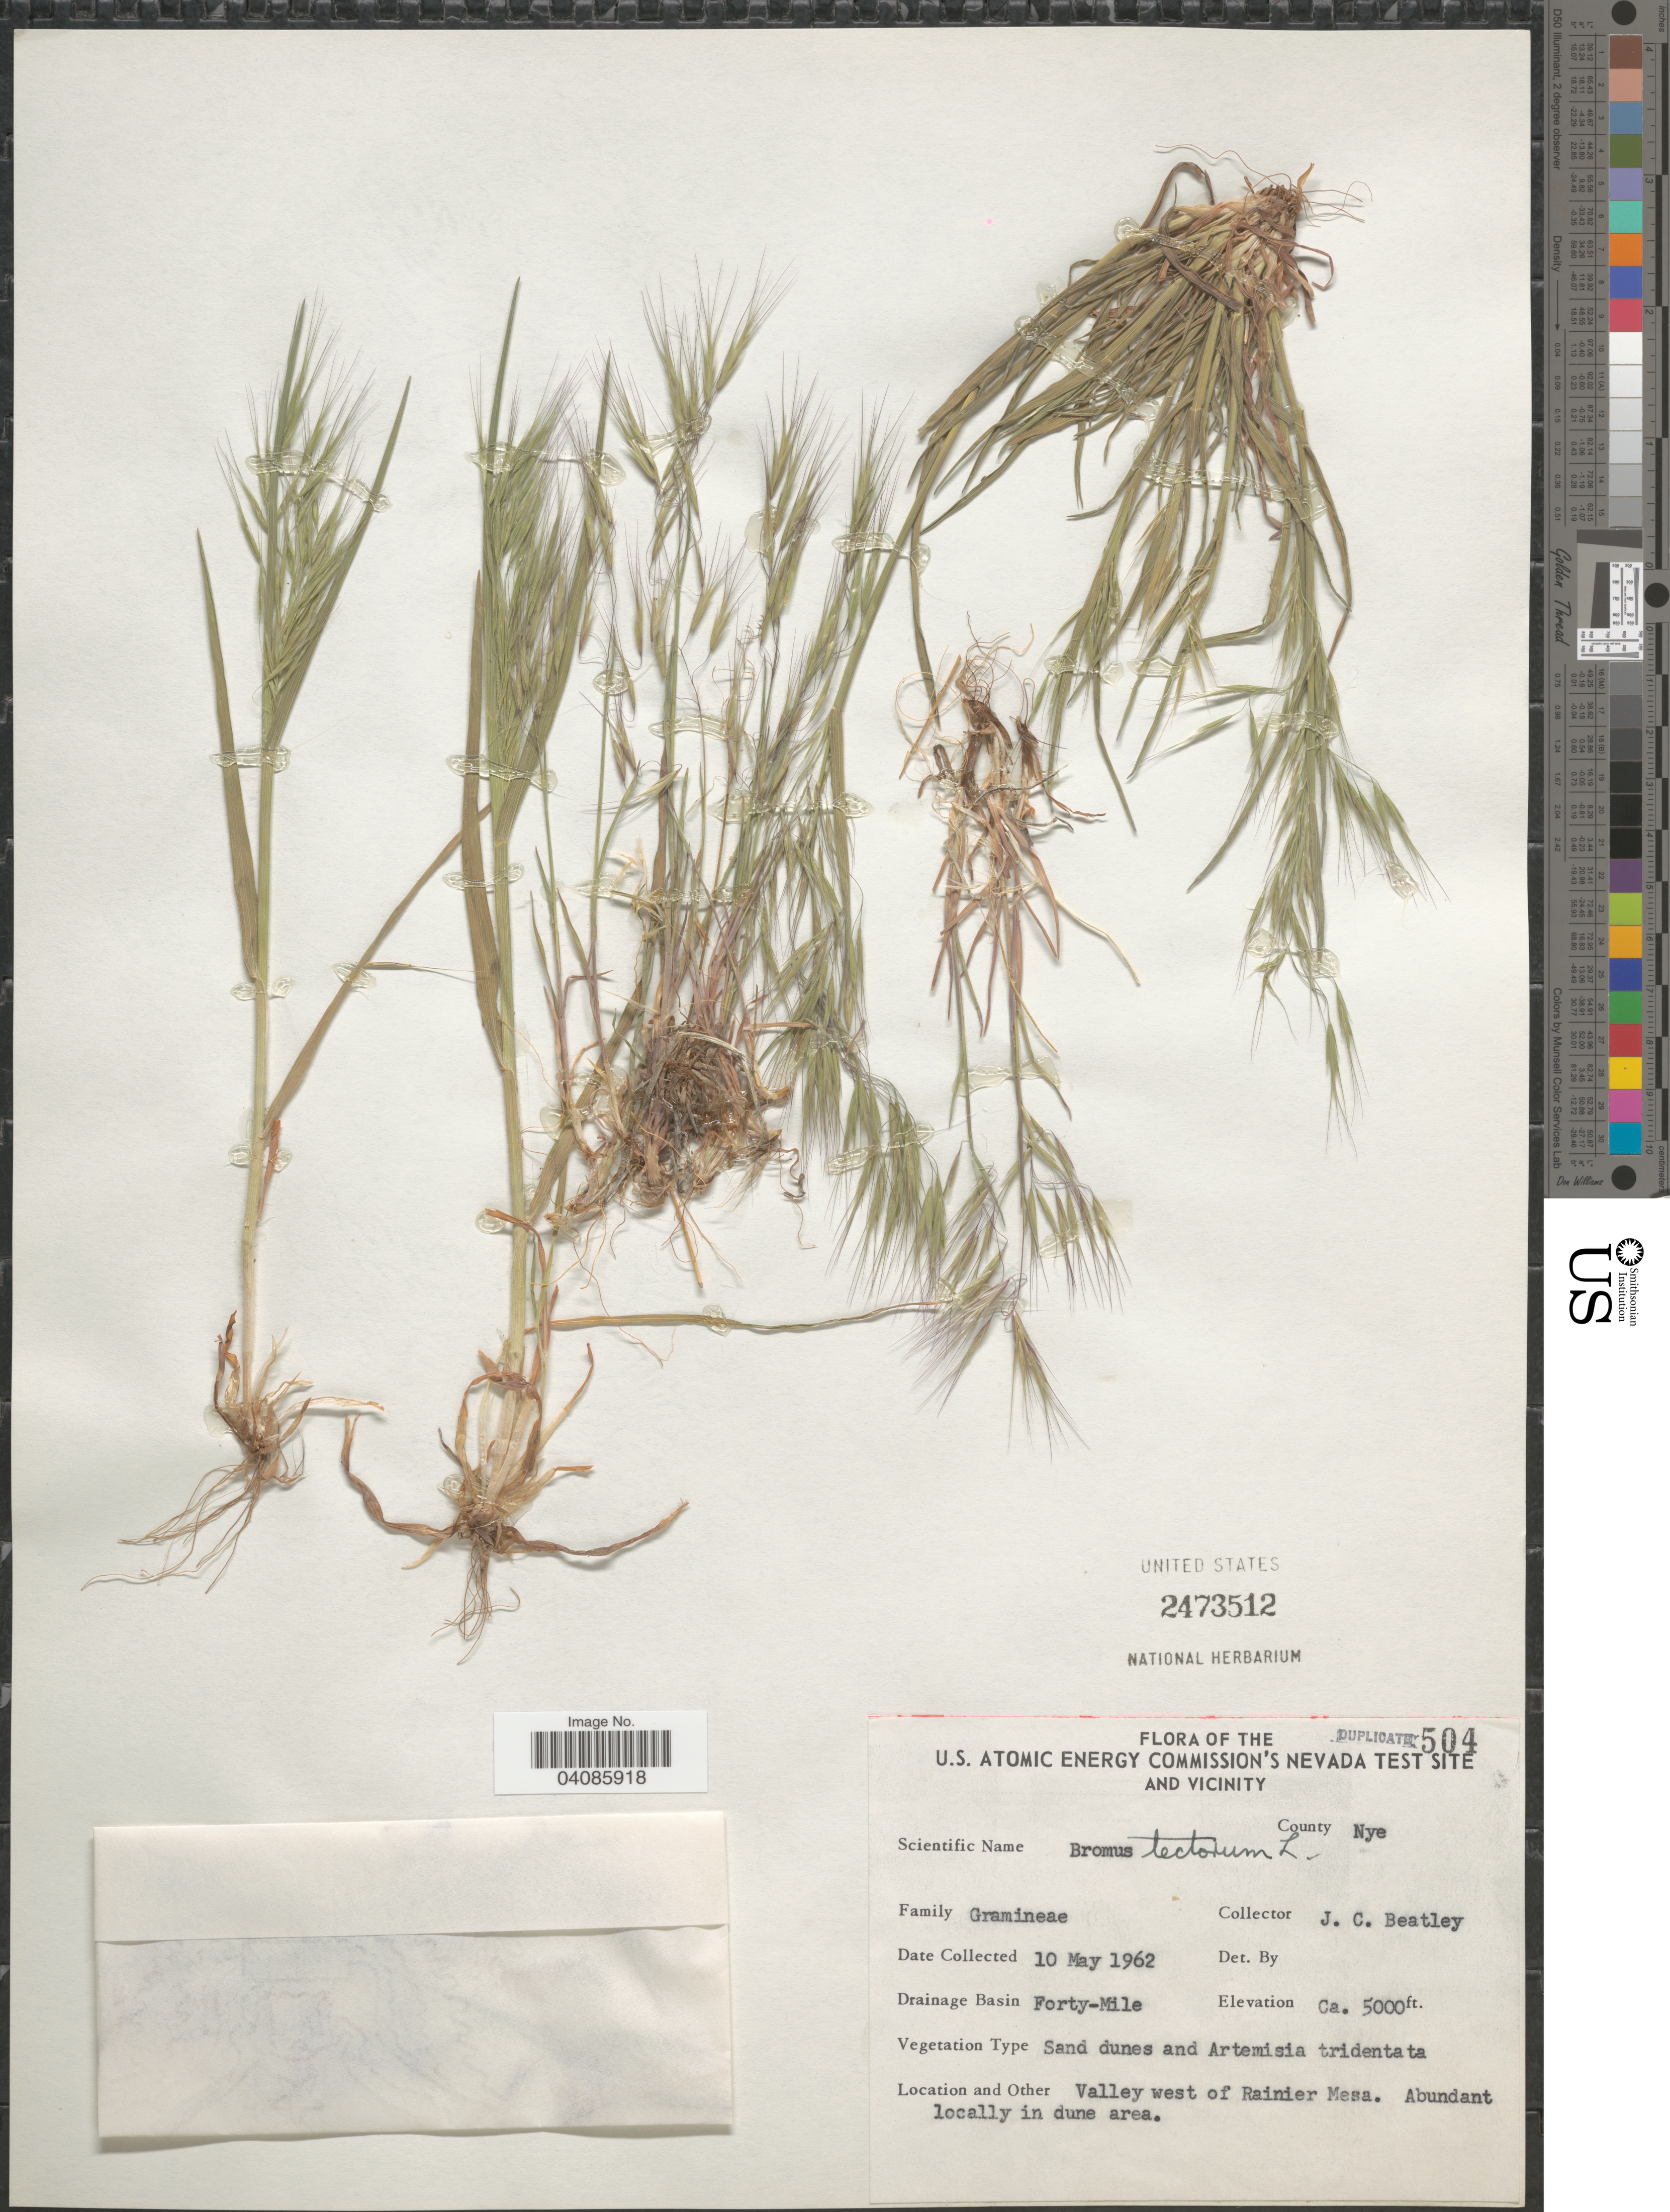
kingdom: Plantae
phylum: Tracheophyta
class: Liliopsida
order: Poales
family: Poaceae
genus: Bromus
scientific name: Bromus tectorum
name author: L.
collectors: J. C. Beatley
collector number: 504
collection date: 1962-05-10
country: United States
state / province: Nevada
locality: U.S. Atomic Energy Commission's Nevada Test Site and Vicinity. County Nye. Drainage Basin Forty-Mile. Valley west of Rainier Mesa.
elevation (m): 1524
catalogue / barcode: US 2473512